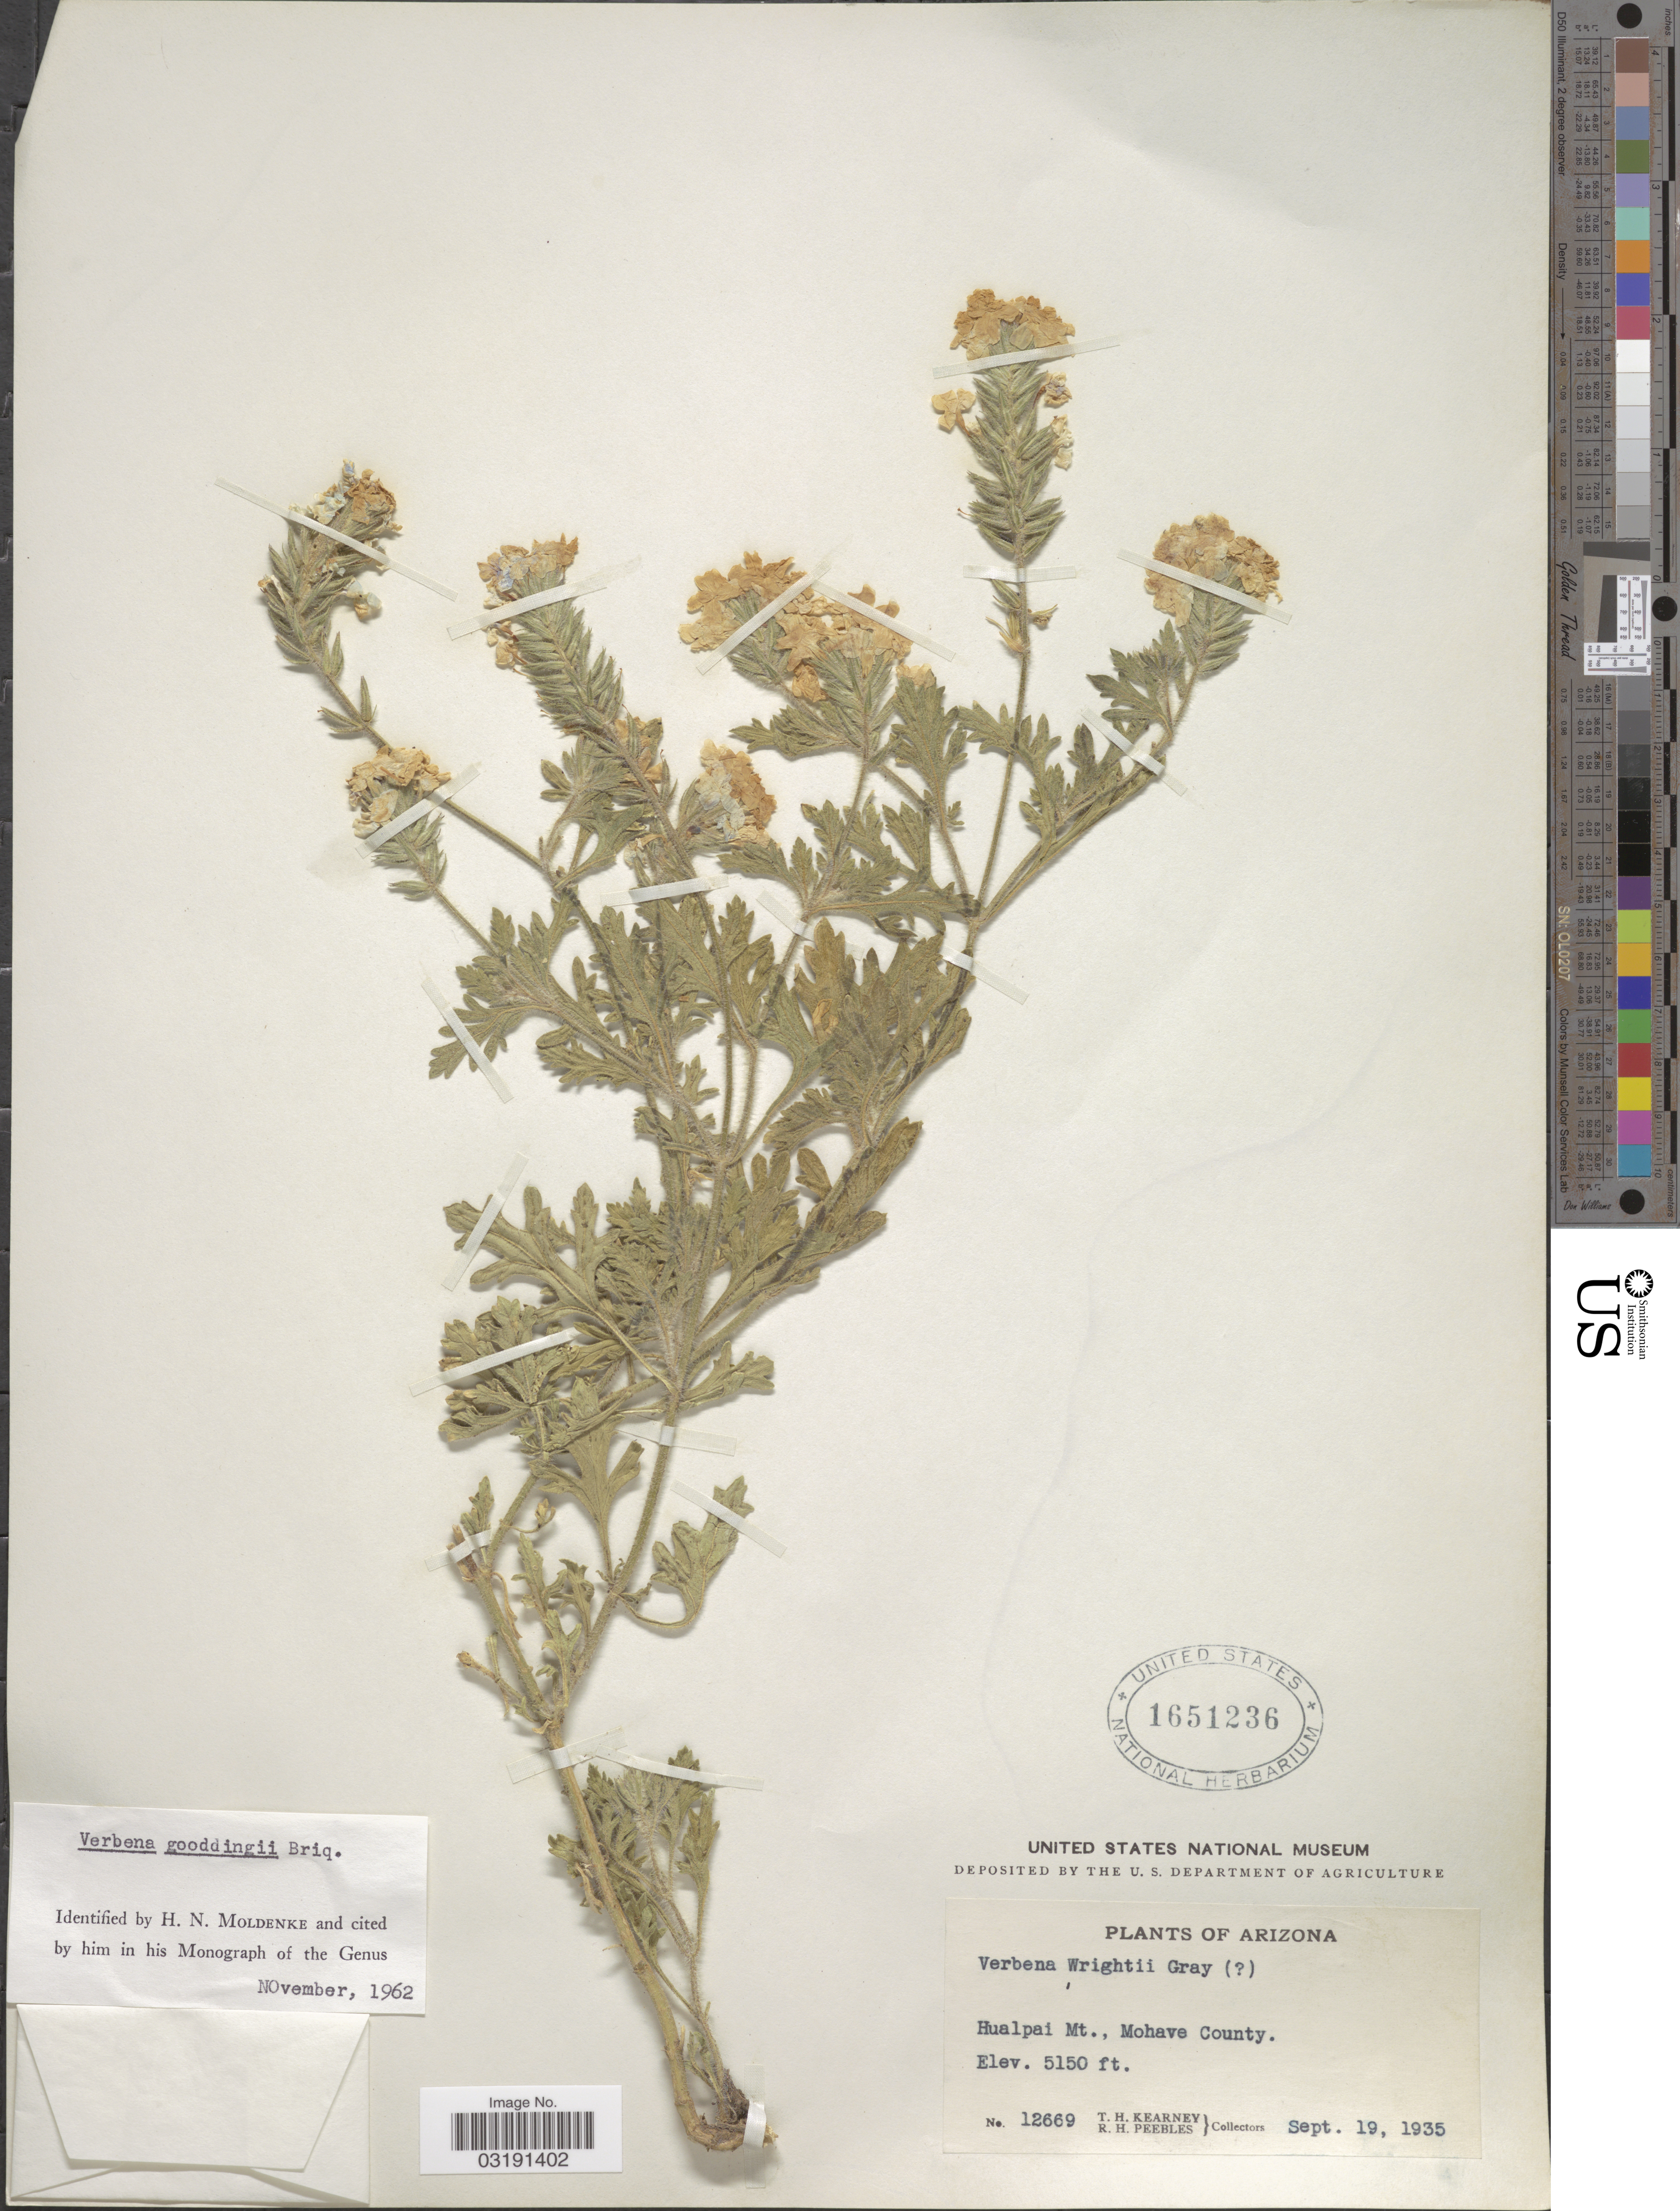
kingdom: Plantae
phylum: Tracheophyta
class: Magnoliopsida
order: Lamiales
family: Verbenaceae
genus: Verbena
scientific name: Verbena gooddingii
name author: Briq.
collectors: T. H. Kearney & R. H. Peebles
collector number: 12669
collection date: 1935-09-19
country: United States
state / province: Arizona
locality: Hualpai Mt., Mohave County.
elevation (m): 1570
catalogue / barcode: US 1651236